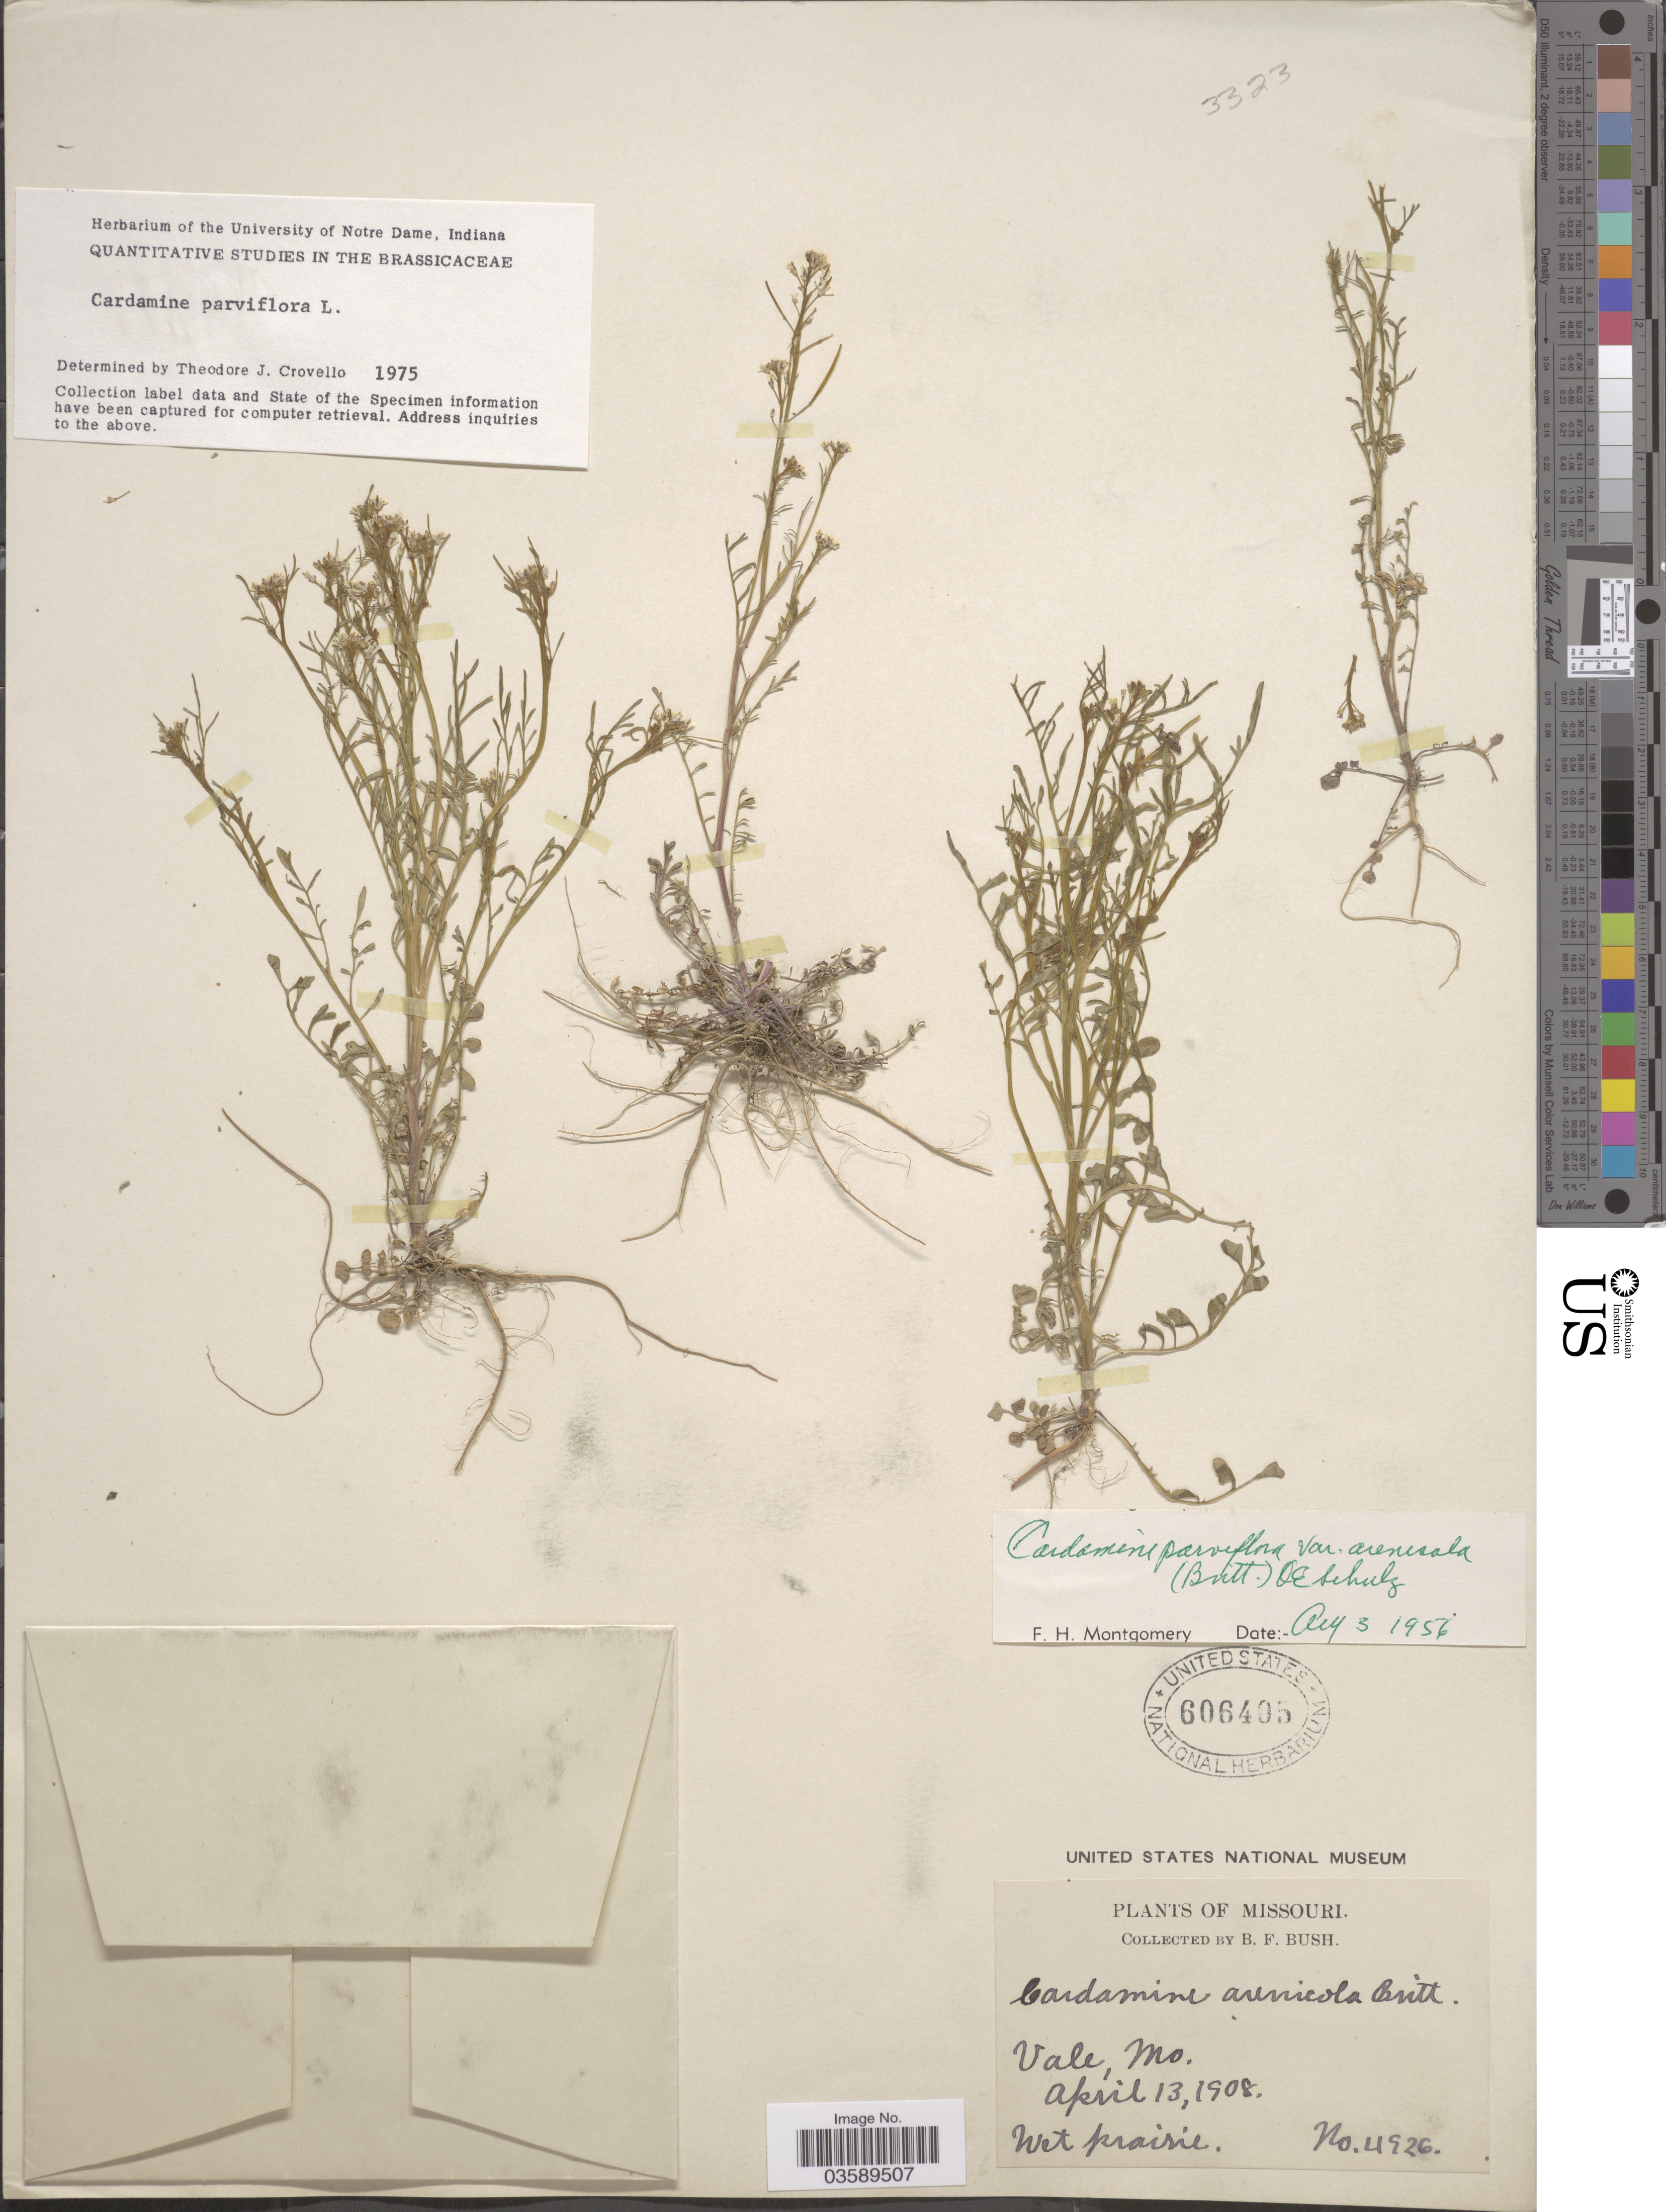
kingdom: Plantae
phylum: Tracheophyta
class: Magnoliopsida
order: Brassicales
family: Brassicaceae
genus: Cardamine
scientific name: Cardamine parviflora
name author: L.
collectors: B. F. Bush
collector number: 4926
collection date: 1908-04-13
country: United States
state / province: Missouri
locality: Vale.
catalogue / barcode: US 606405